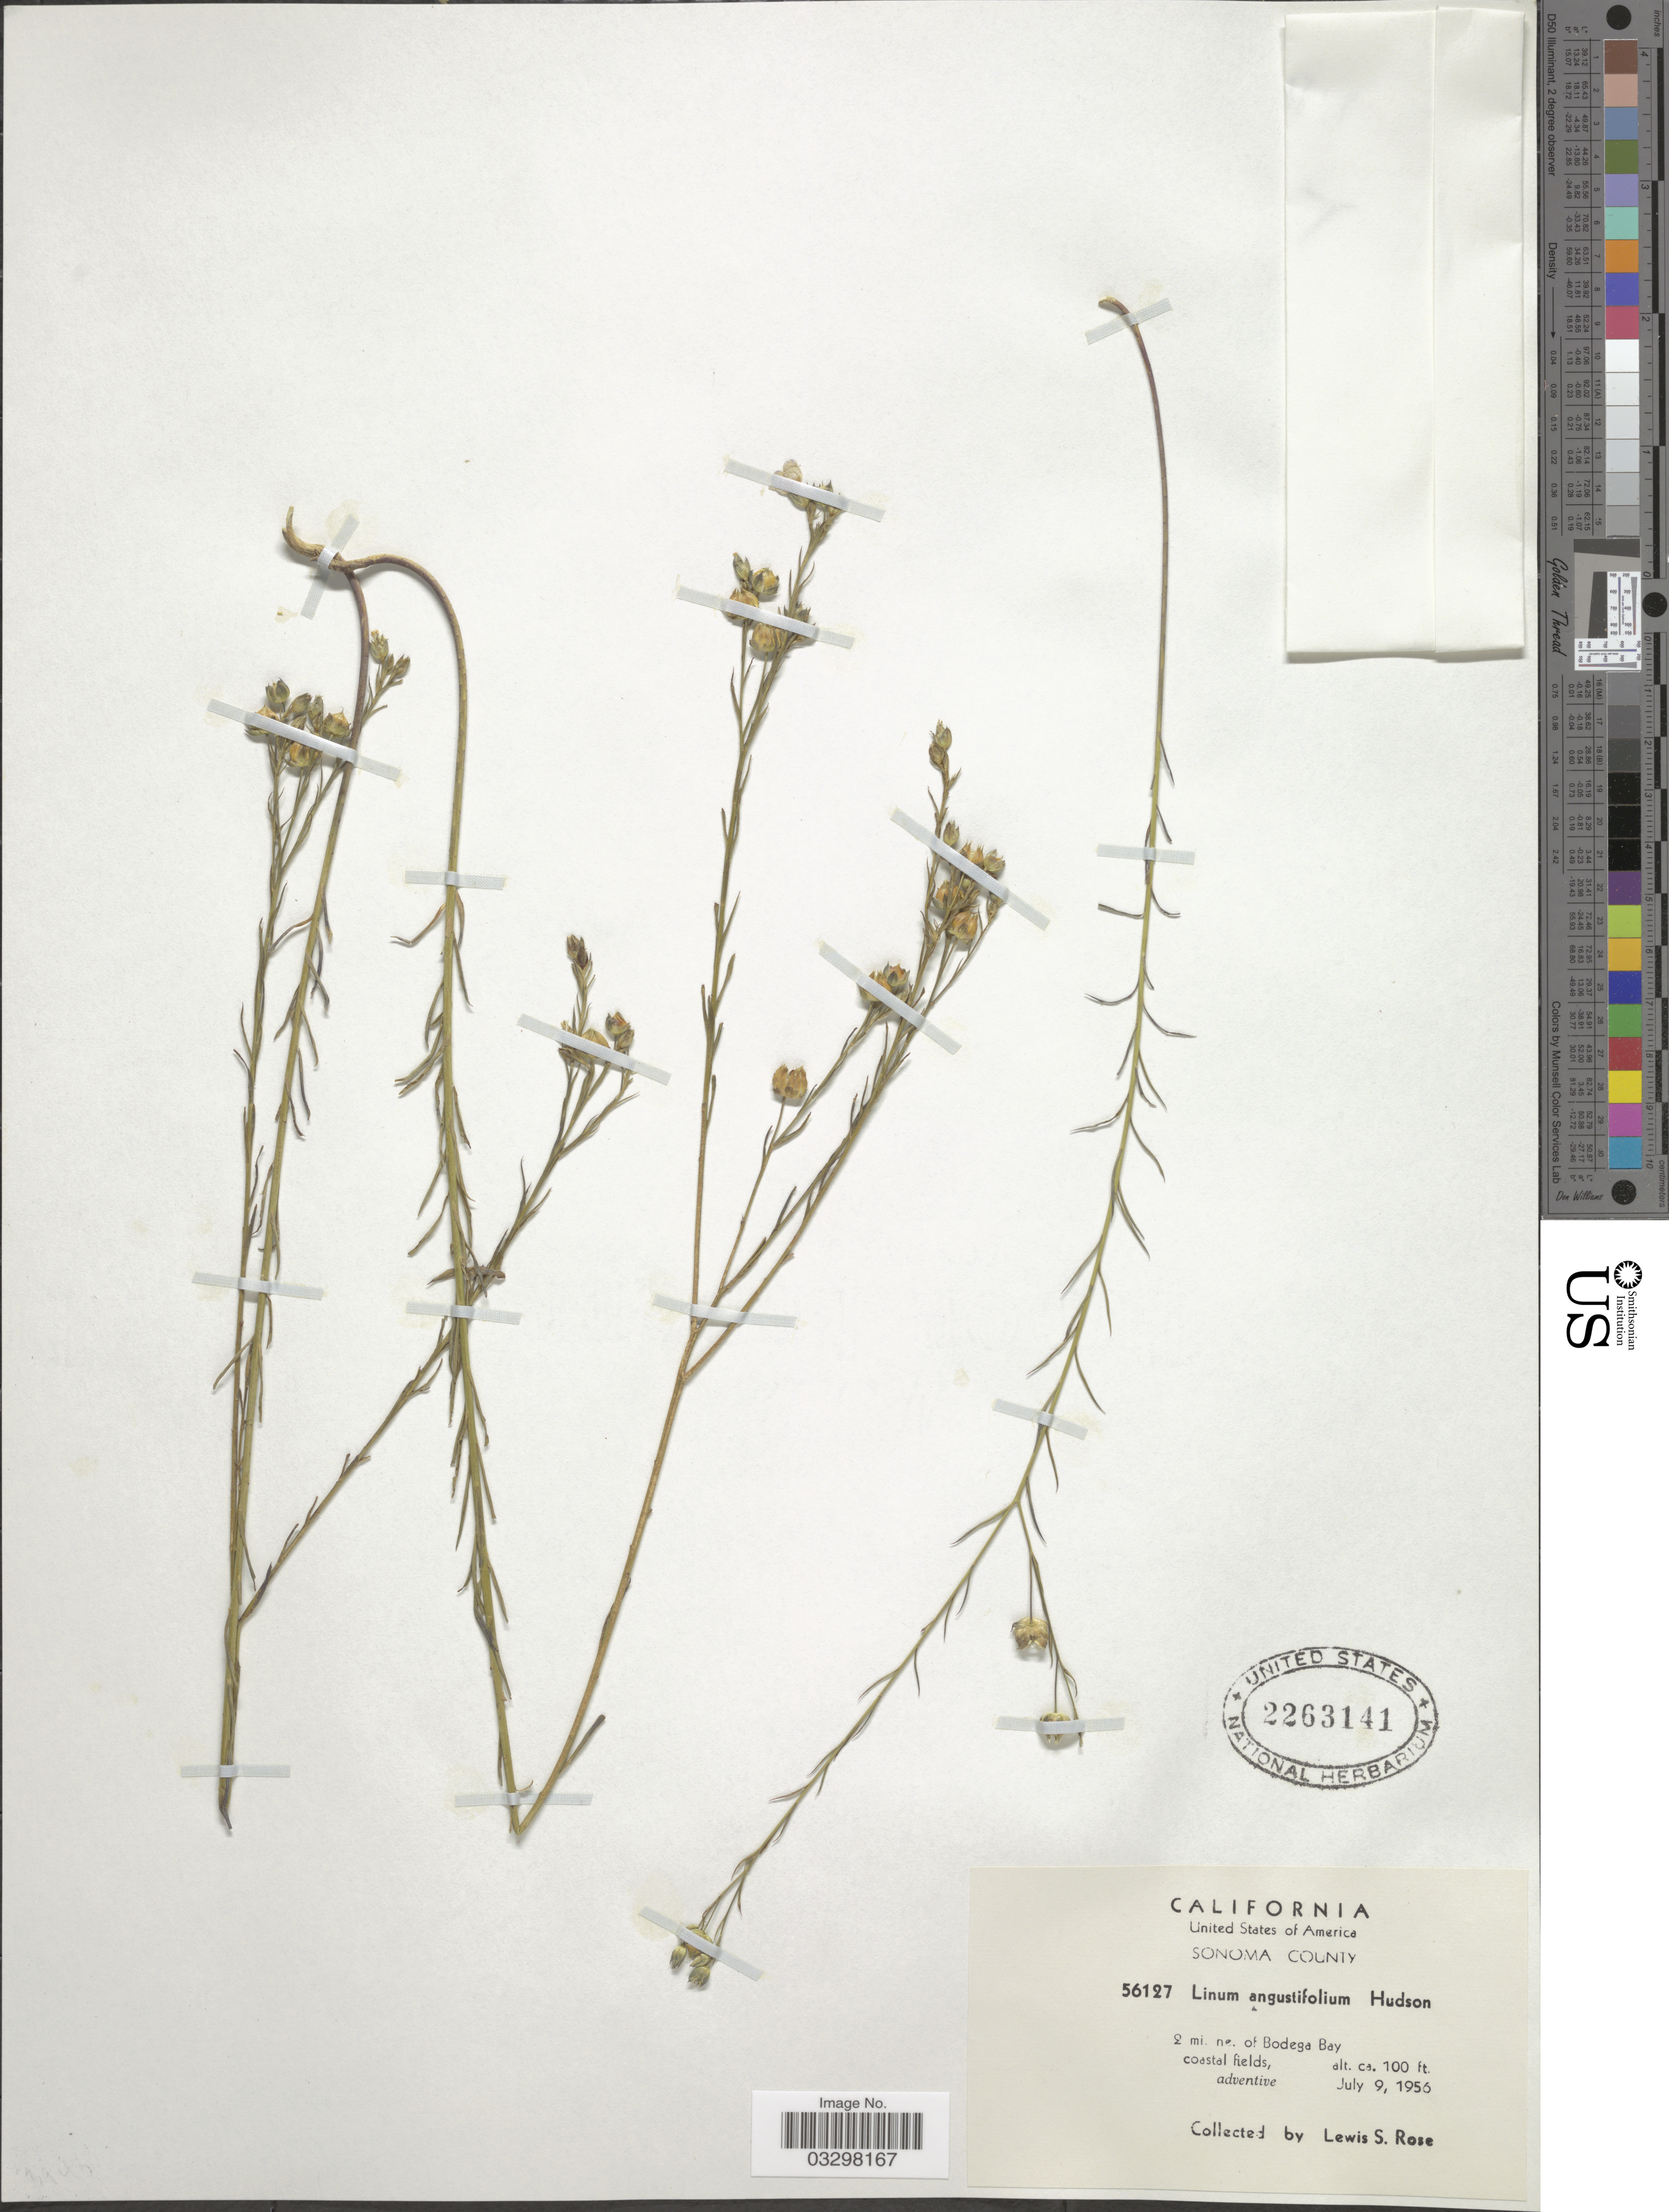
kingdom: Plantae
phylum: Tracheophyta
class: Magnoliopsida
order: Malpighiales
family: Linaceae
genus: Linum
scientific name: Linum angustifolium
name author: Huds.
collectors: L. S. Rose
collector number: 56127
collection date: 1956-07-09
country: United States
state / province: California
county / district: Sonoma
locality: Sonoma County, 2 mi. ne of Bodega Bay.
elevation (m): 30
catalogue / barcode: US 2263141